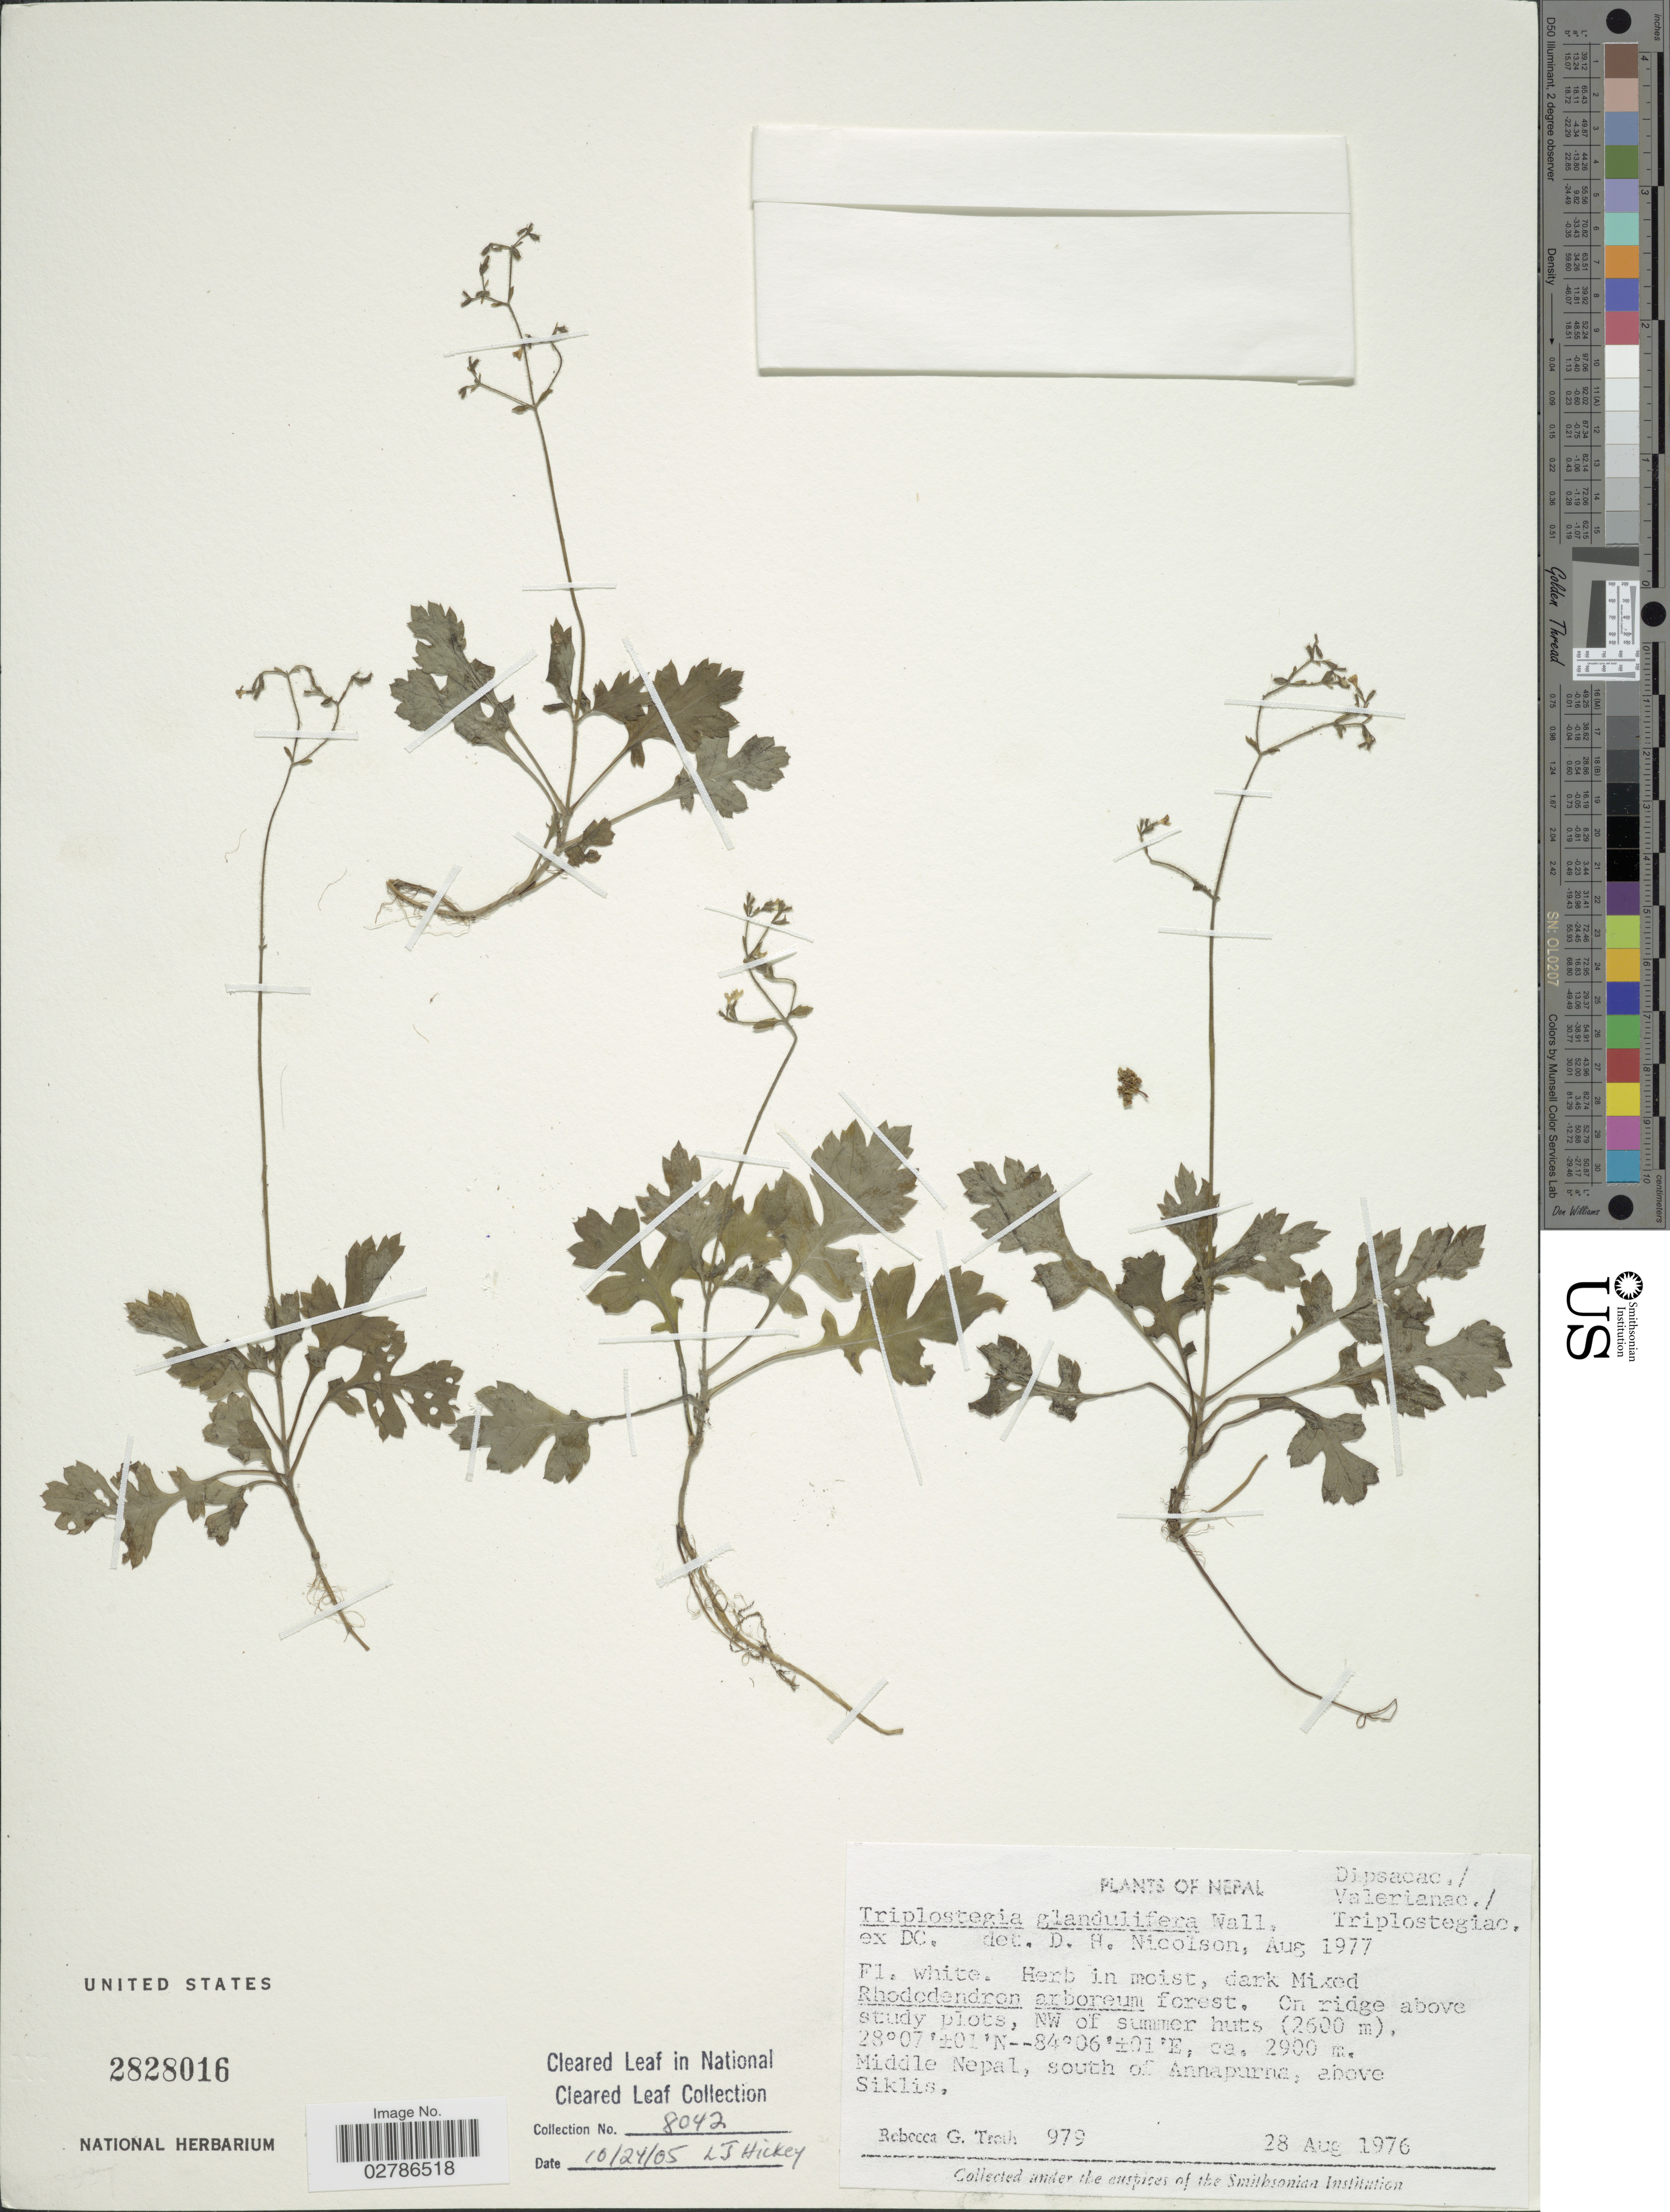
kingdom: Plantae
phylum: Tracheophyta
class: Magnoliopsida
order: Dipsacales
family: Caprifoliaceae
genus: Triplostegia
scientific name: Triplostegia glandulifera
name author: Wall. ex DC.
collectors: R. Troth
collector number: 979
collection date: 1976-08-28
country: Nepal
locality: On ridge above study plots, NW of summer huts, Middle Nepal, south of Annapurna, above Siklis.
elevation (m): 2900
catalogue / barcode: US 2828016